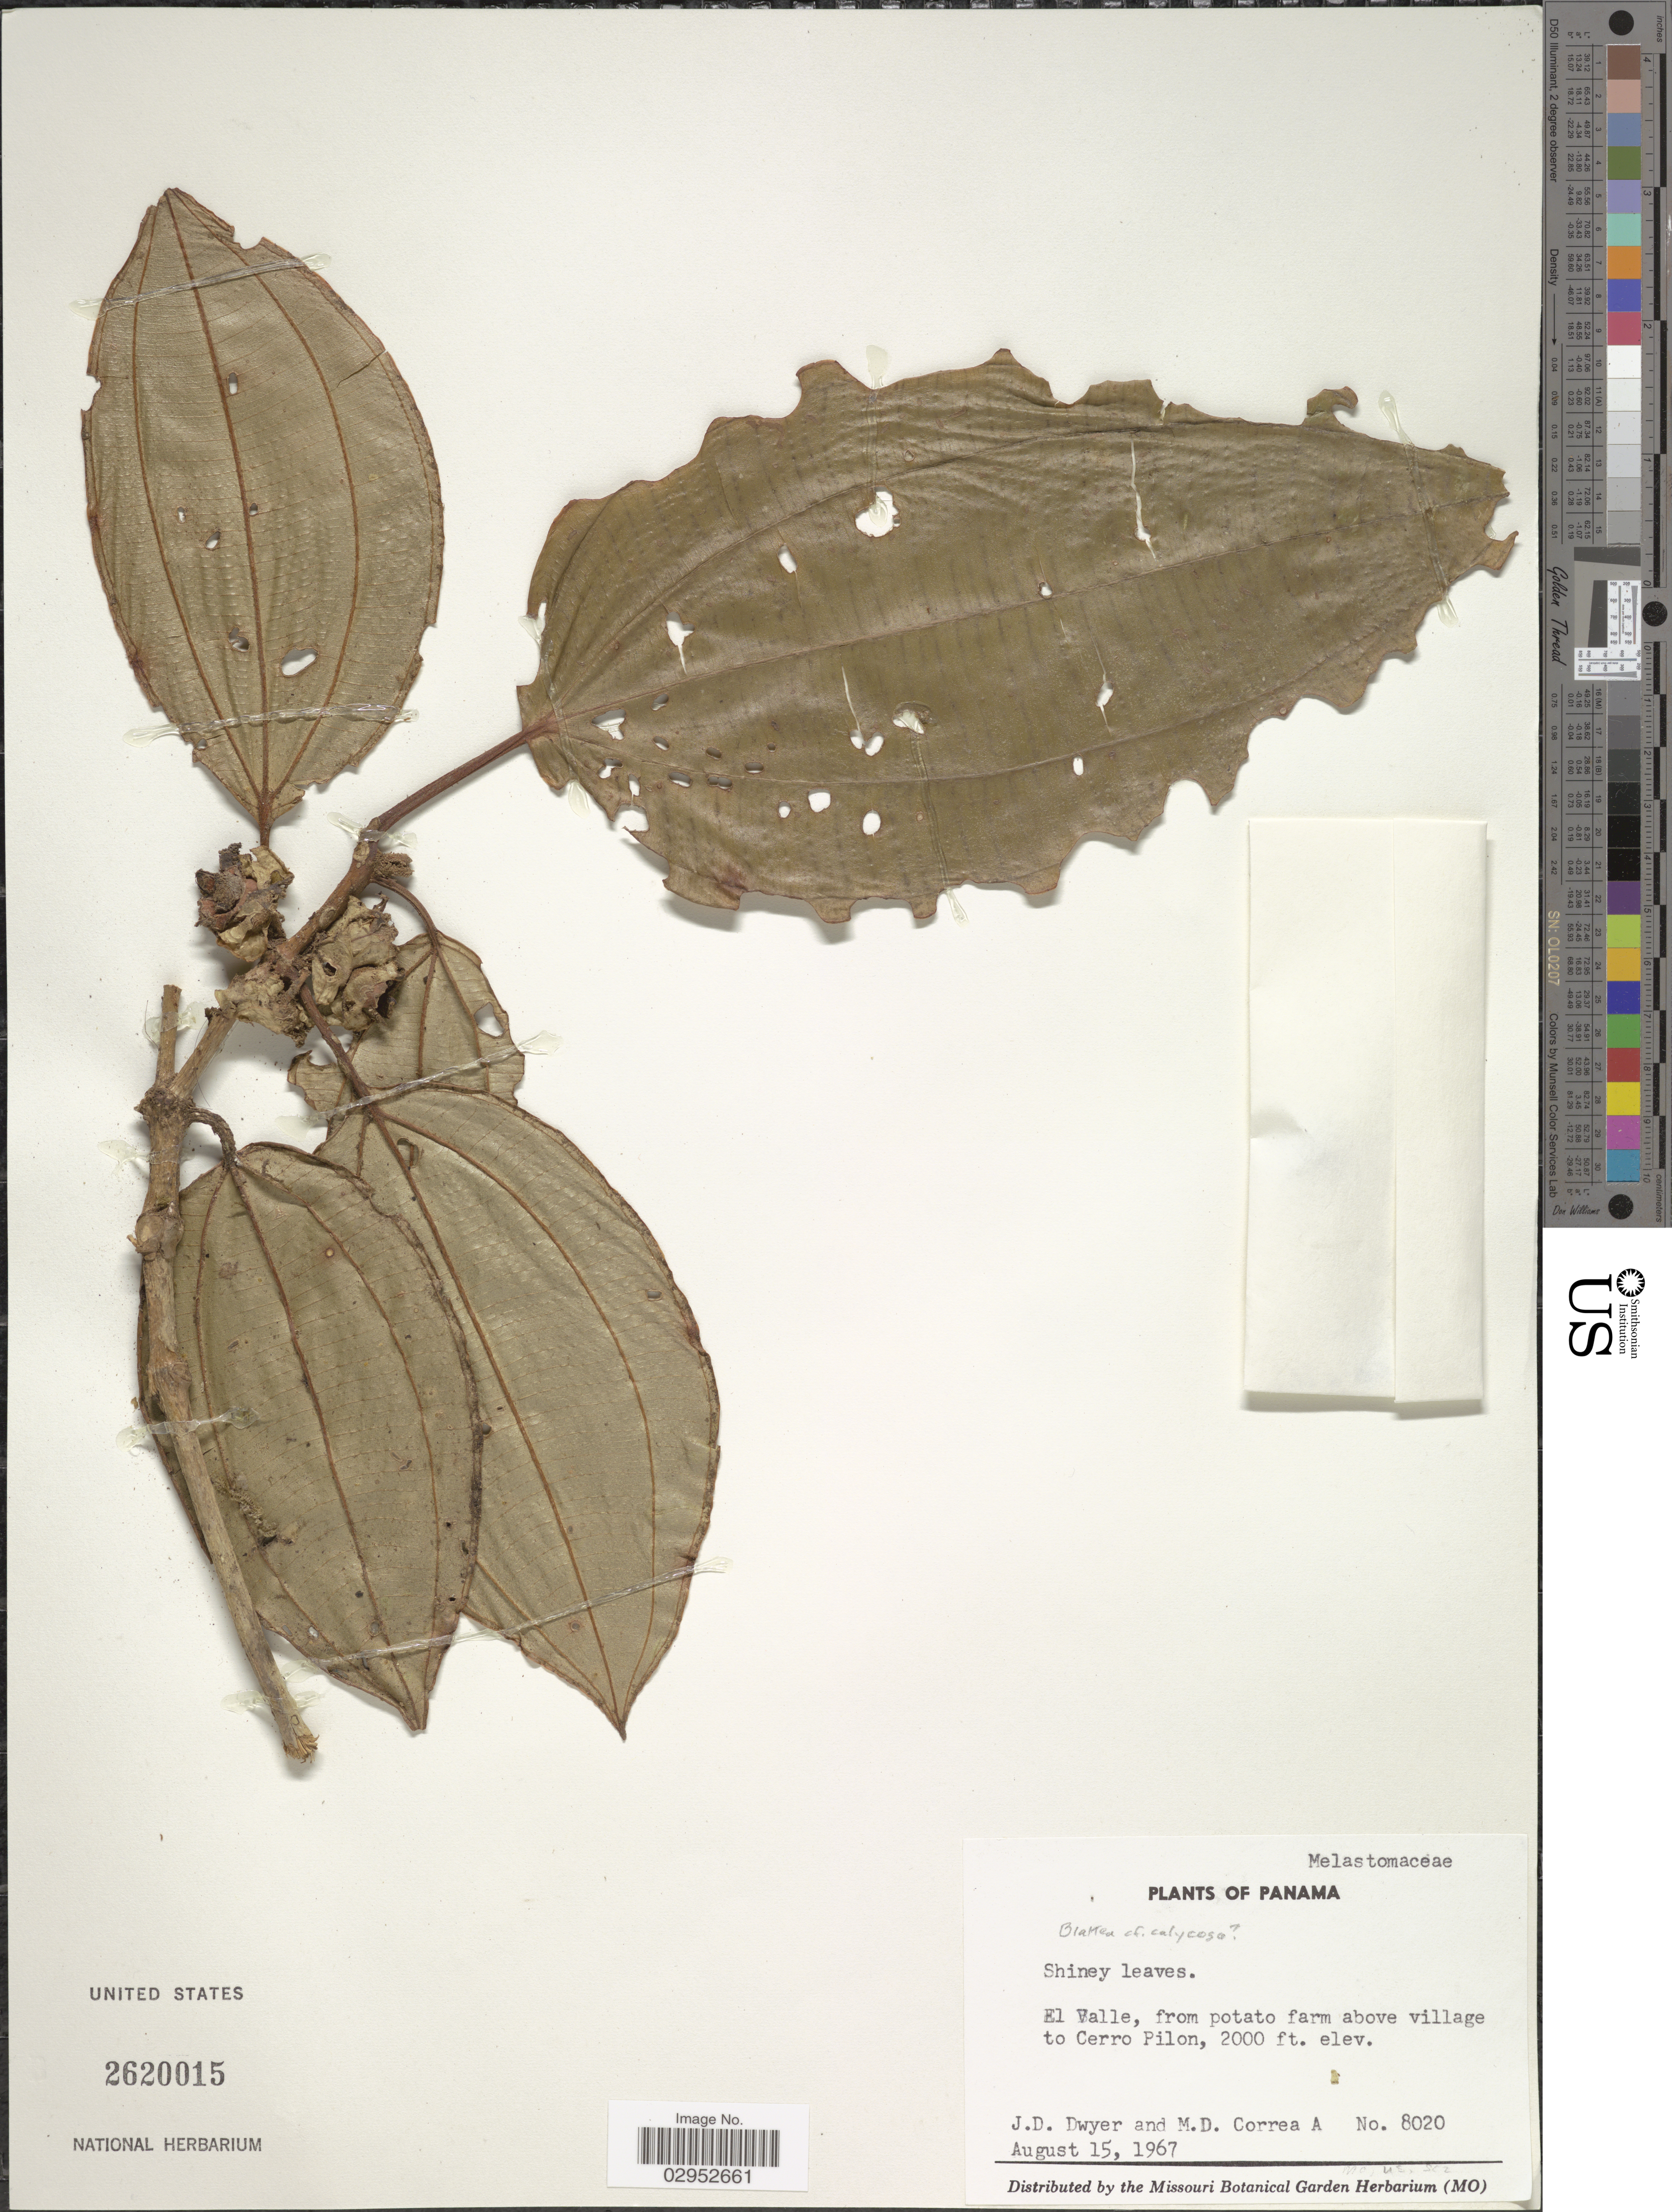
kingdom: Plantae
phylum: Tracheophyta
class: Magnoliopsida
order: Myrtales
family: Melastomataceae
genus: Blakea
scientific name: Blakea calycosa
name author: Gleason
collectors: J. D. Dwyer & M. D. Corrêa-A.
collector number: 8020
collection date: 1967-08-15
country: Panama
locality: El Valle, from potato farm above village to Cerro Pilon.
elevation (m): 610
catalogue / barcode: US 2620015